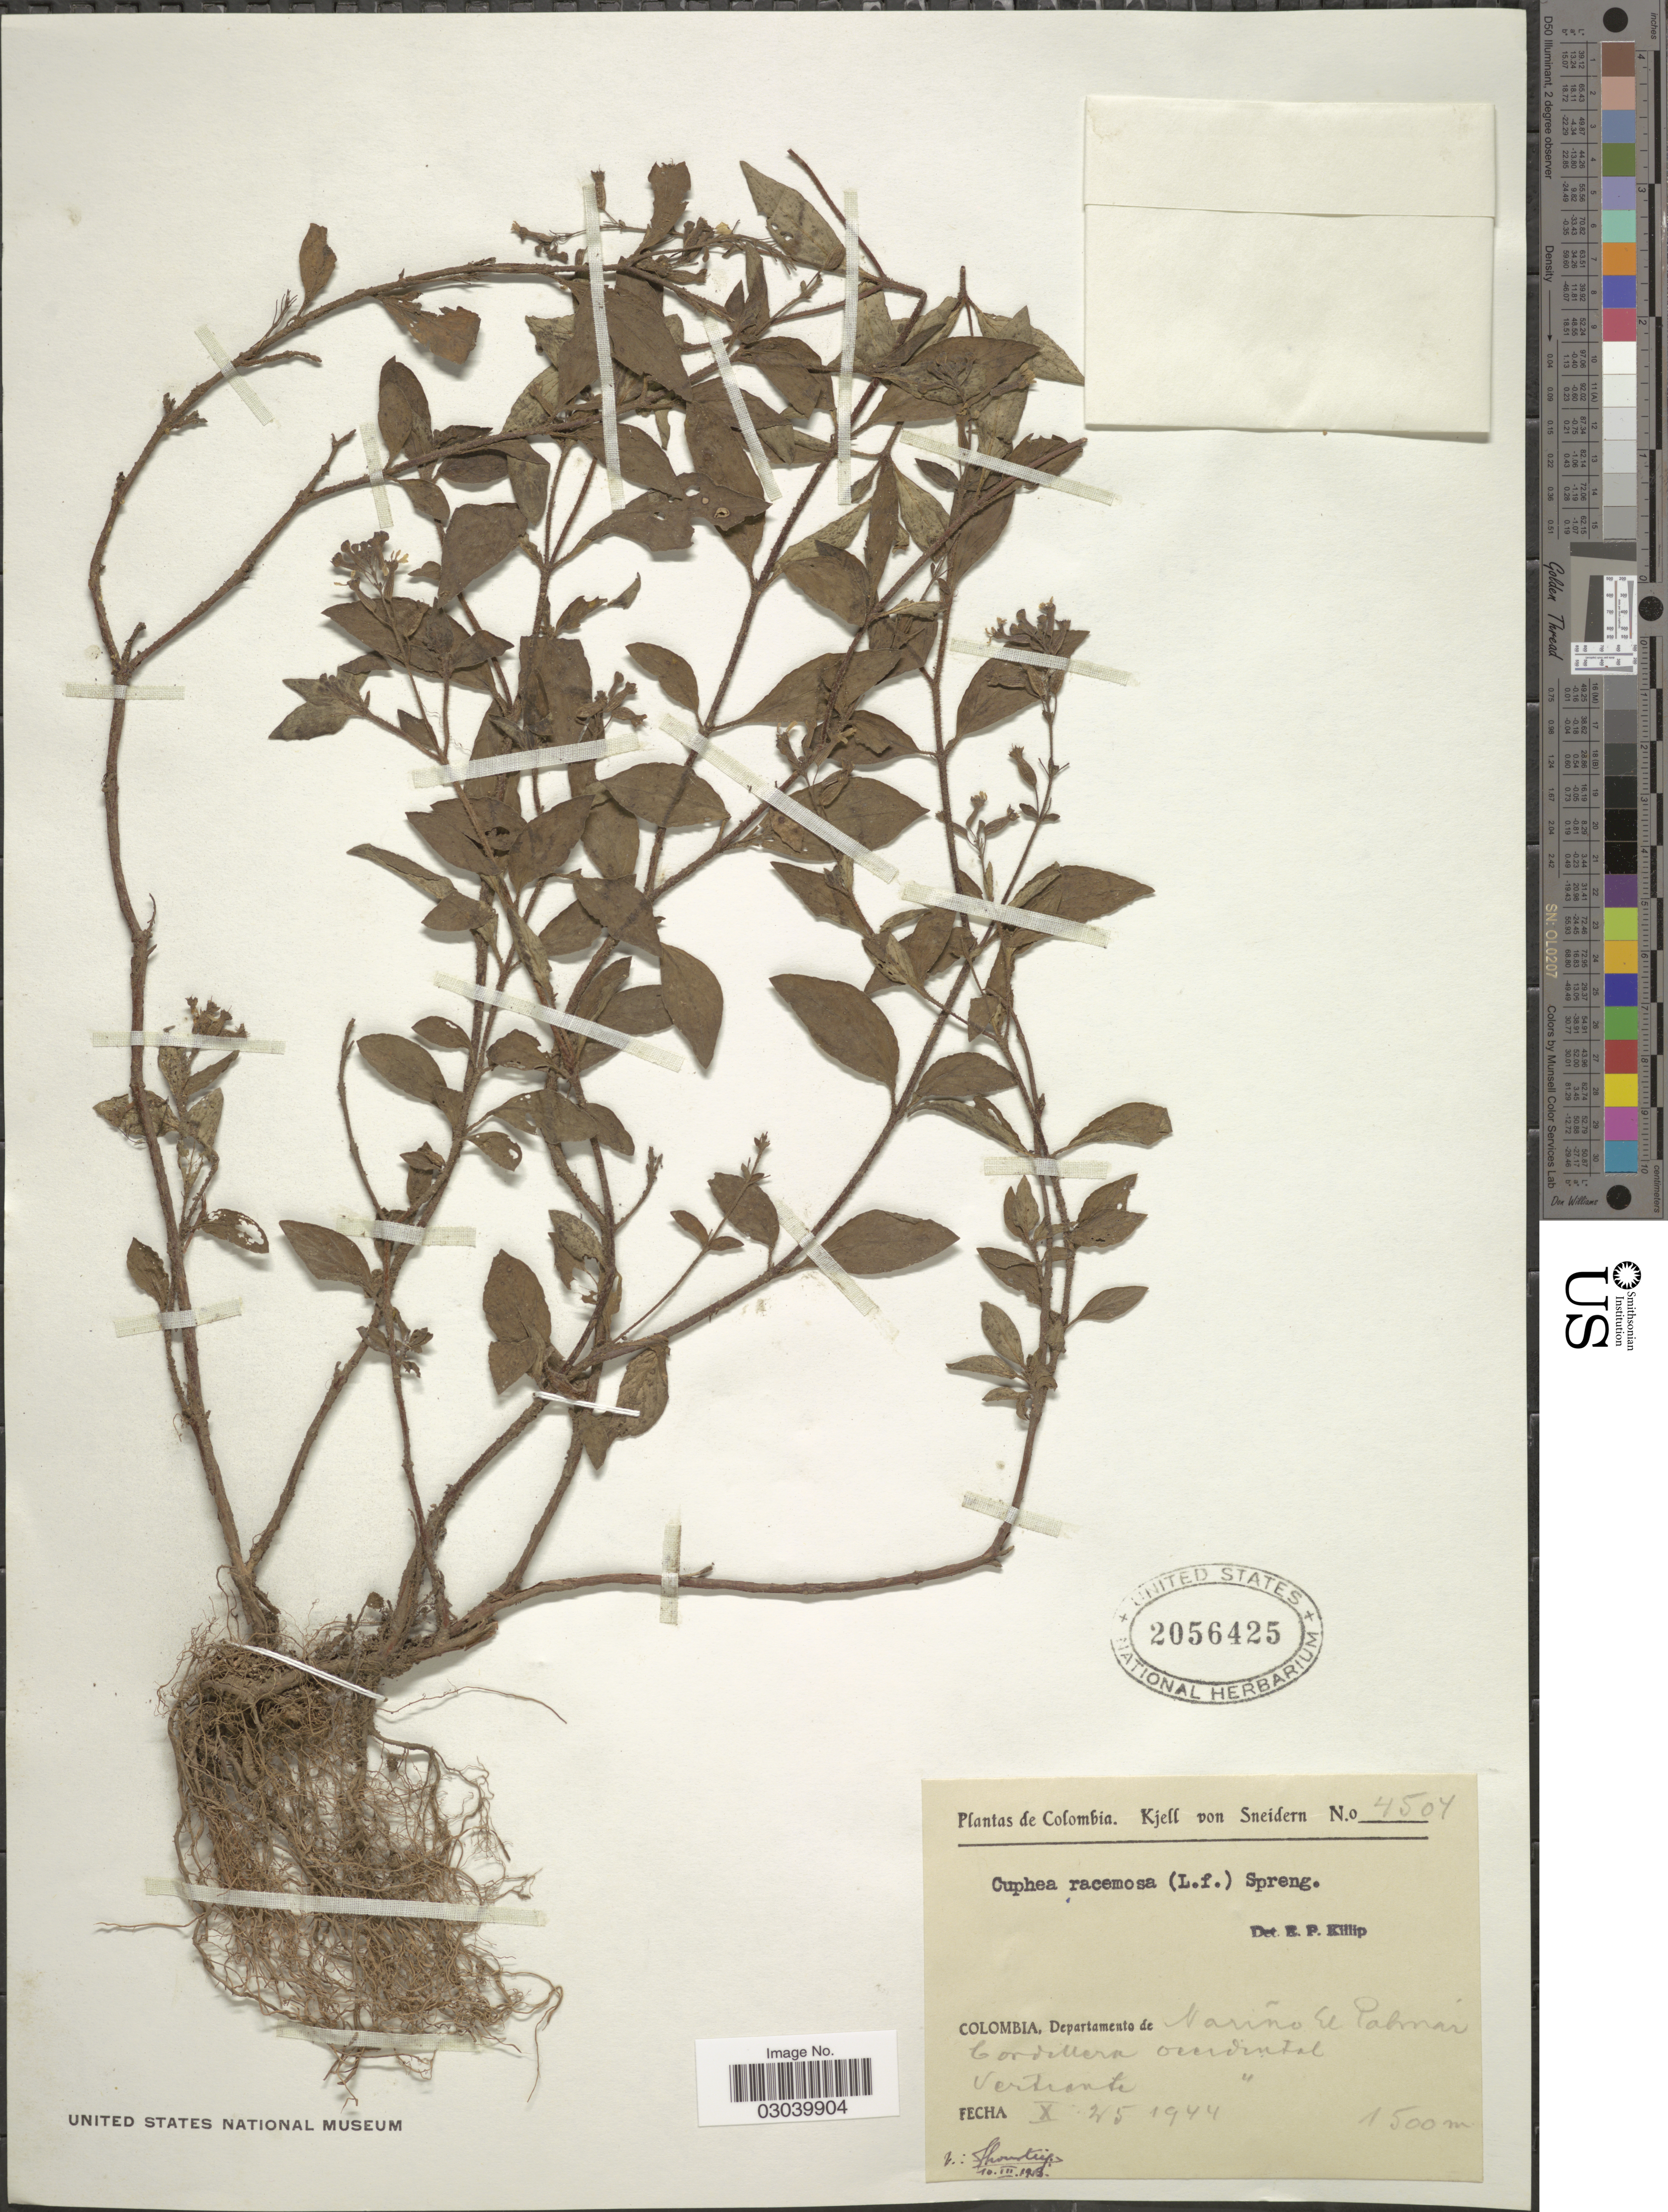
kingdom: Plantae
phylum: Tracheophyta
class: Magnoliopsida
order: Myrtales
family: Lythraceae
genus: Cuphea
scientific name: Cuphea racemosa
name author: (L. f.) Spreng.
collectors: K. von Sneidern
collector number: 4504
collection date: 1944-10-25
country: Colombia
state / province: Nariño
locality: Departamento de Nariño El Palmar, Cordillera occidental.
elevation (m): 1500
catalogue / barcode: US 2056425